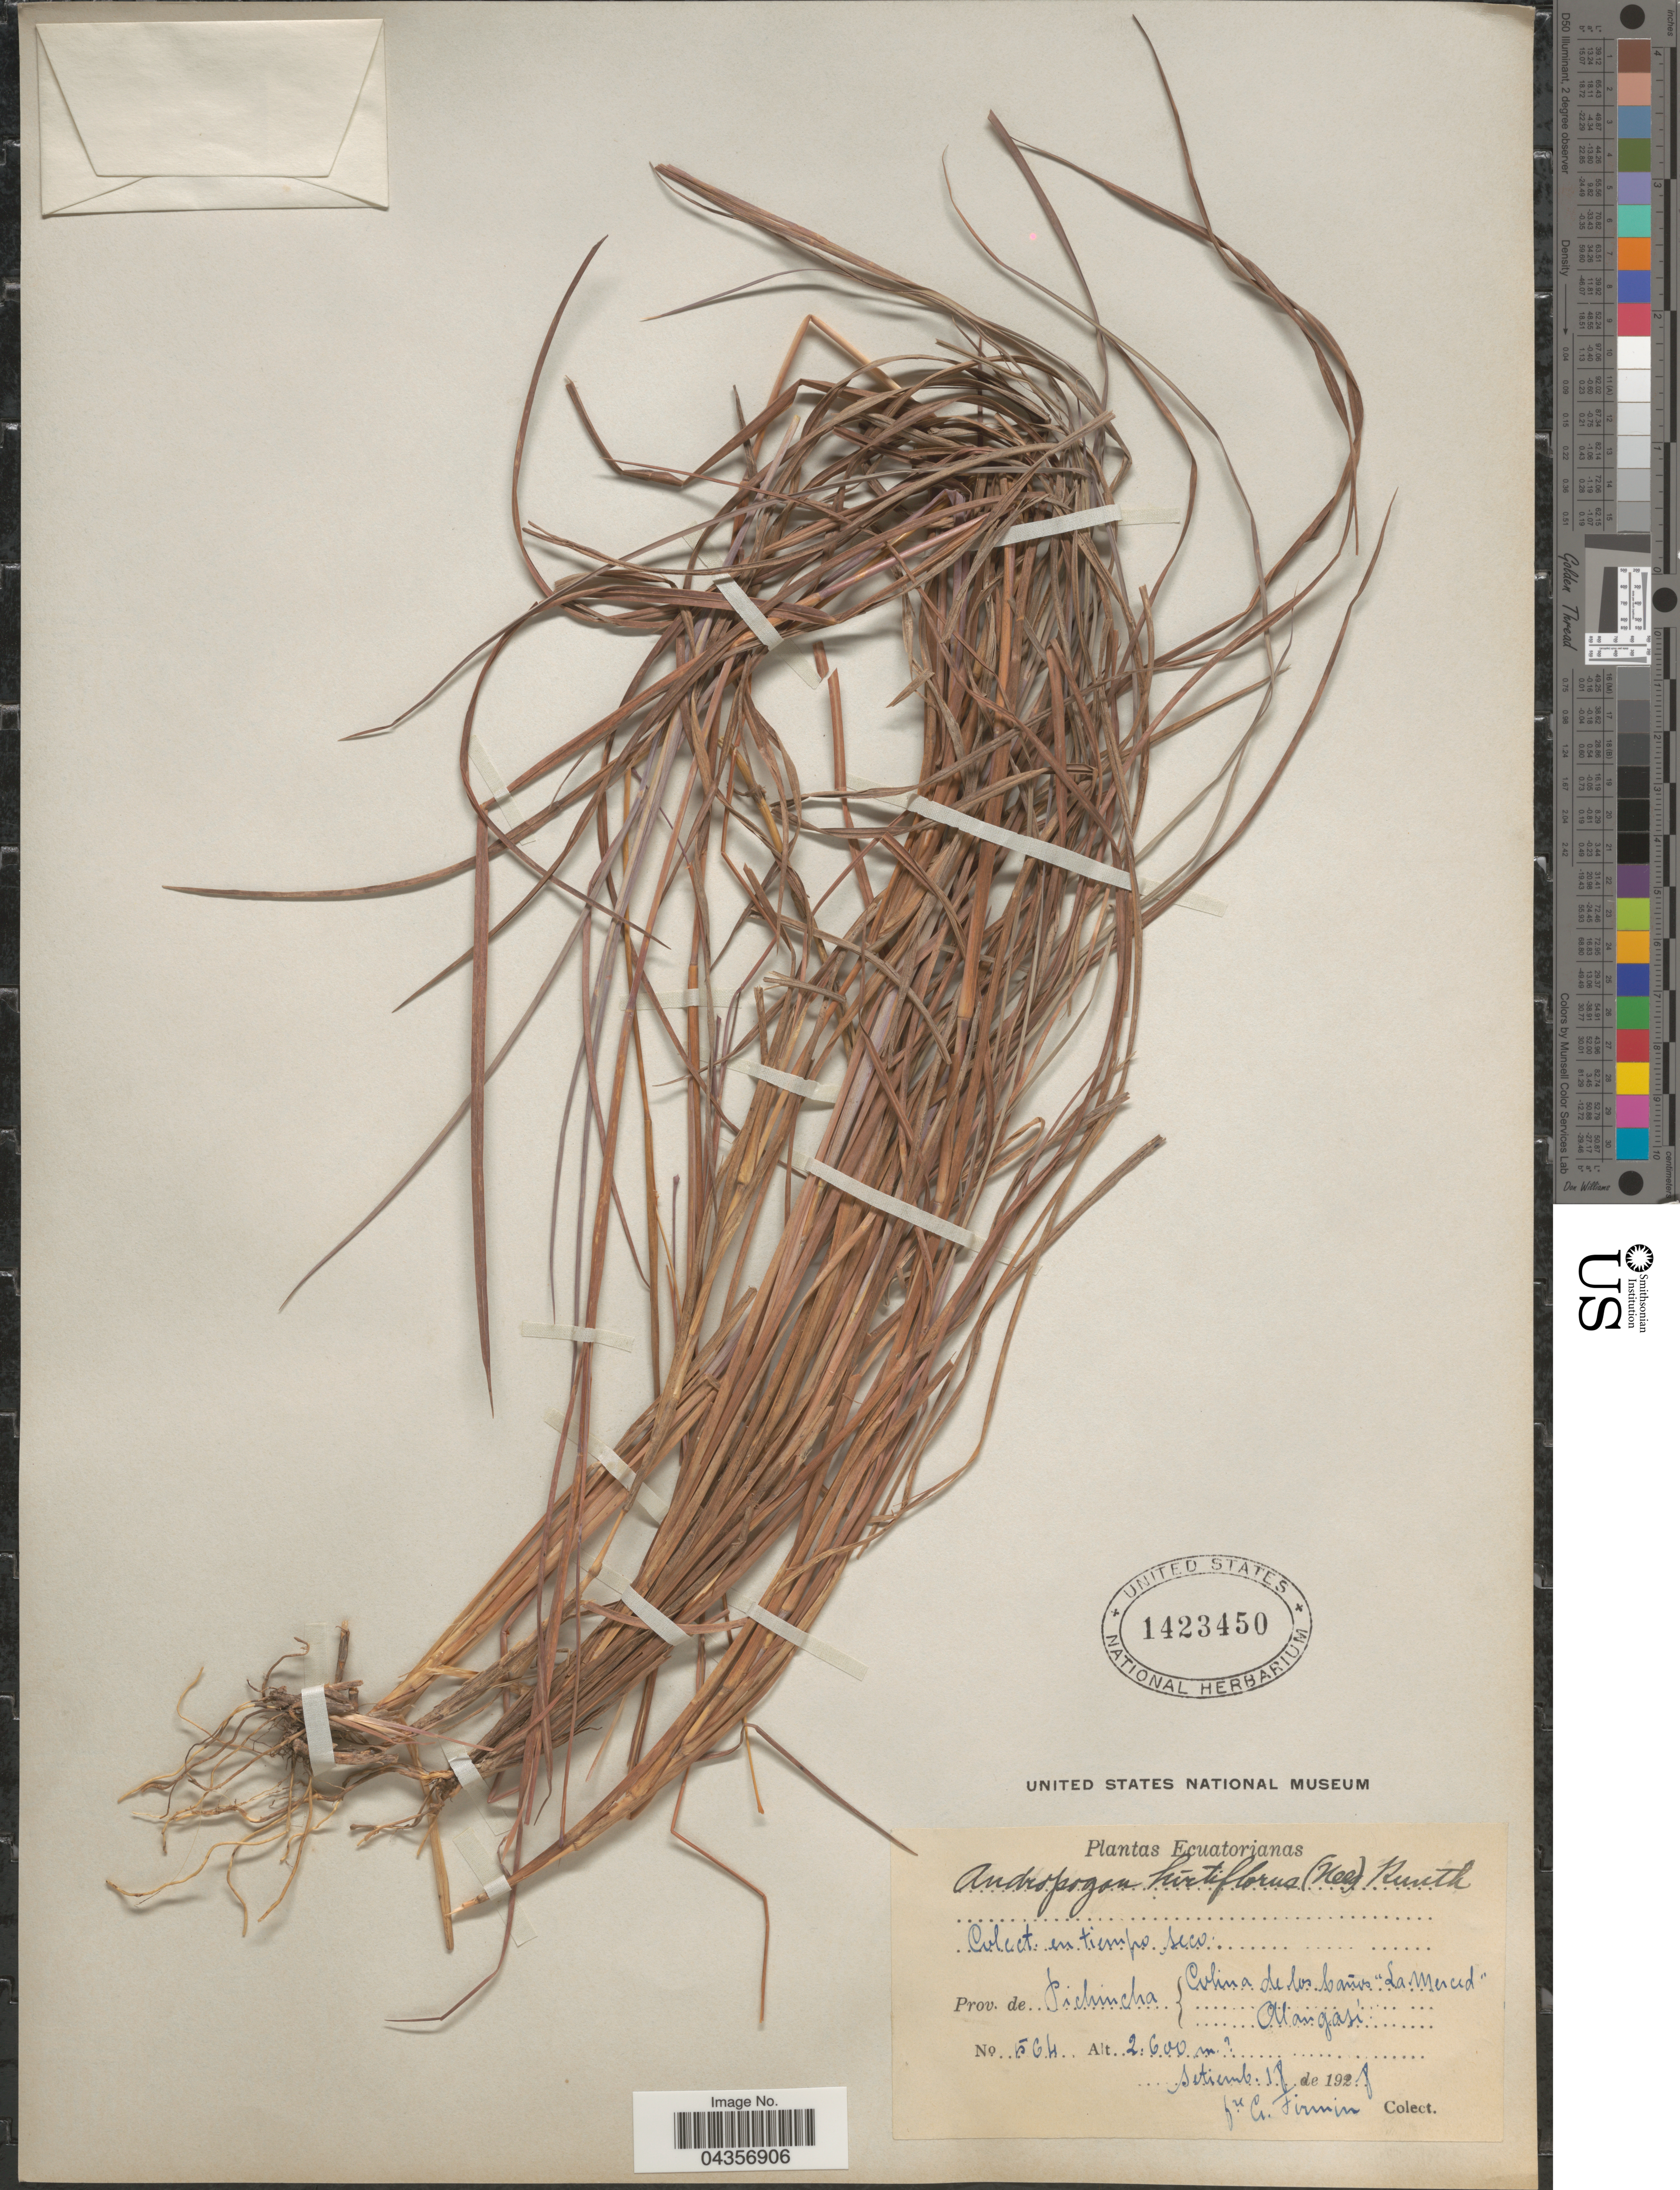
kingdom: Plantae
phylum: Tracheophyta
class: Liliopsida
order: Poales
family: Poaceae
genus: Schizachyrium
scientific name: Schizachyrium sanguineum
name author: (Retz.) Alston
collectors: F. Firmin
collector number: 564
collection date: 1928-09-18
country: Ecuador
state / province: Pichincha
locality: Colina de los baños "La Marced". Alangasi.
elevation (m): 2600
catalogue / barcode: US 1423450